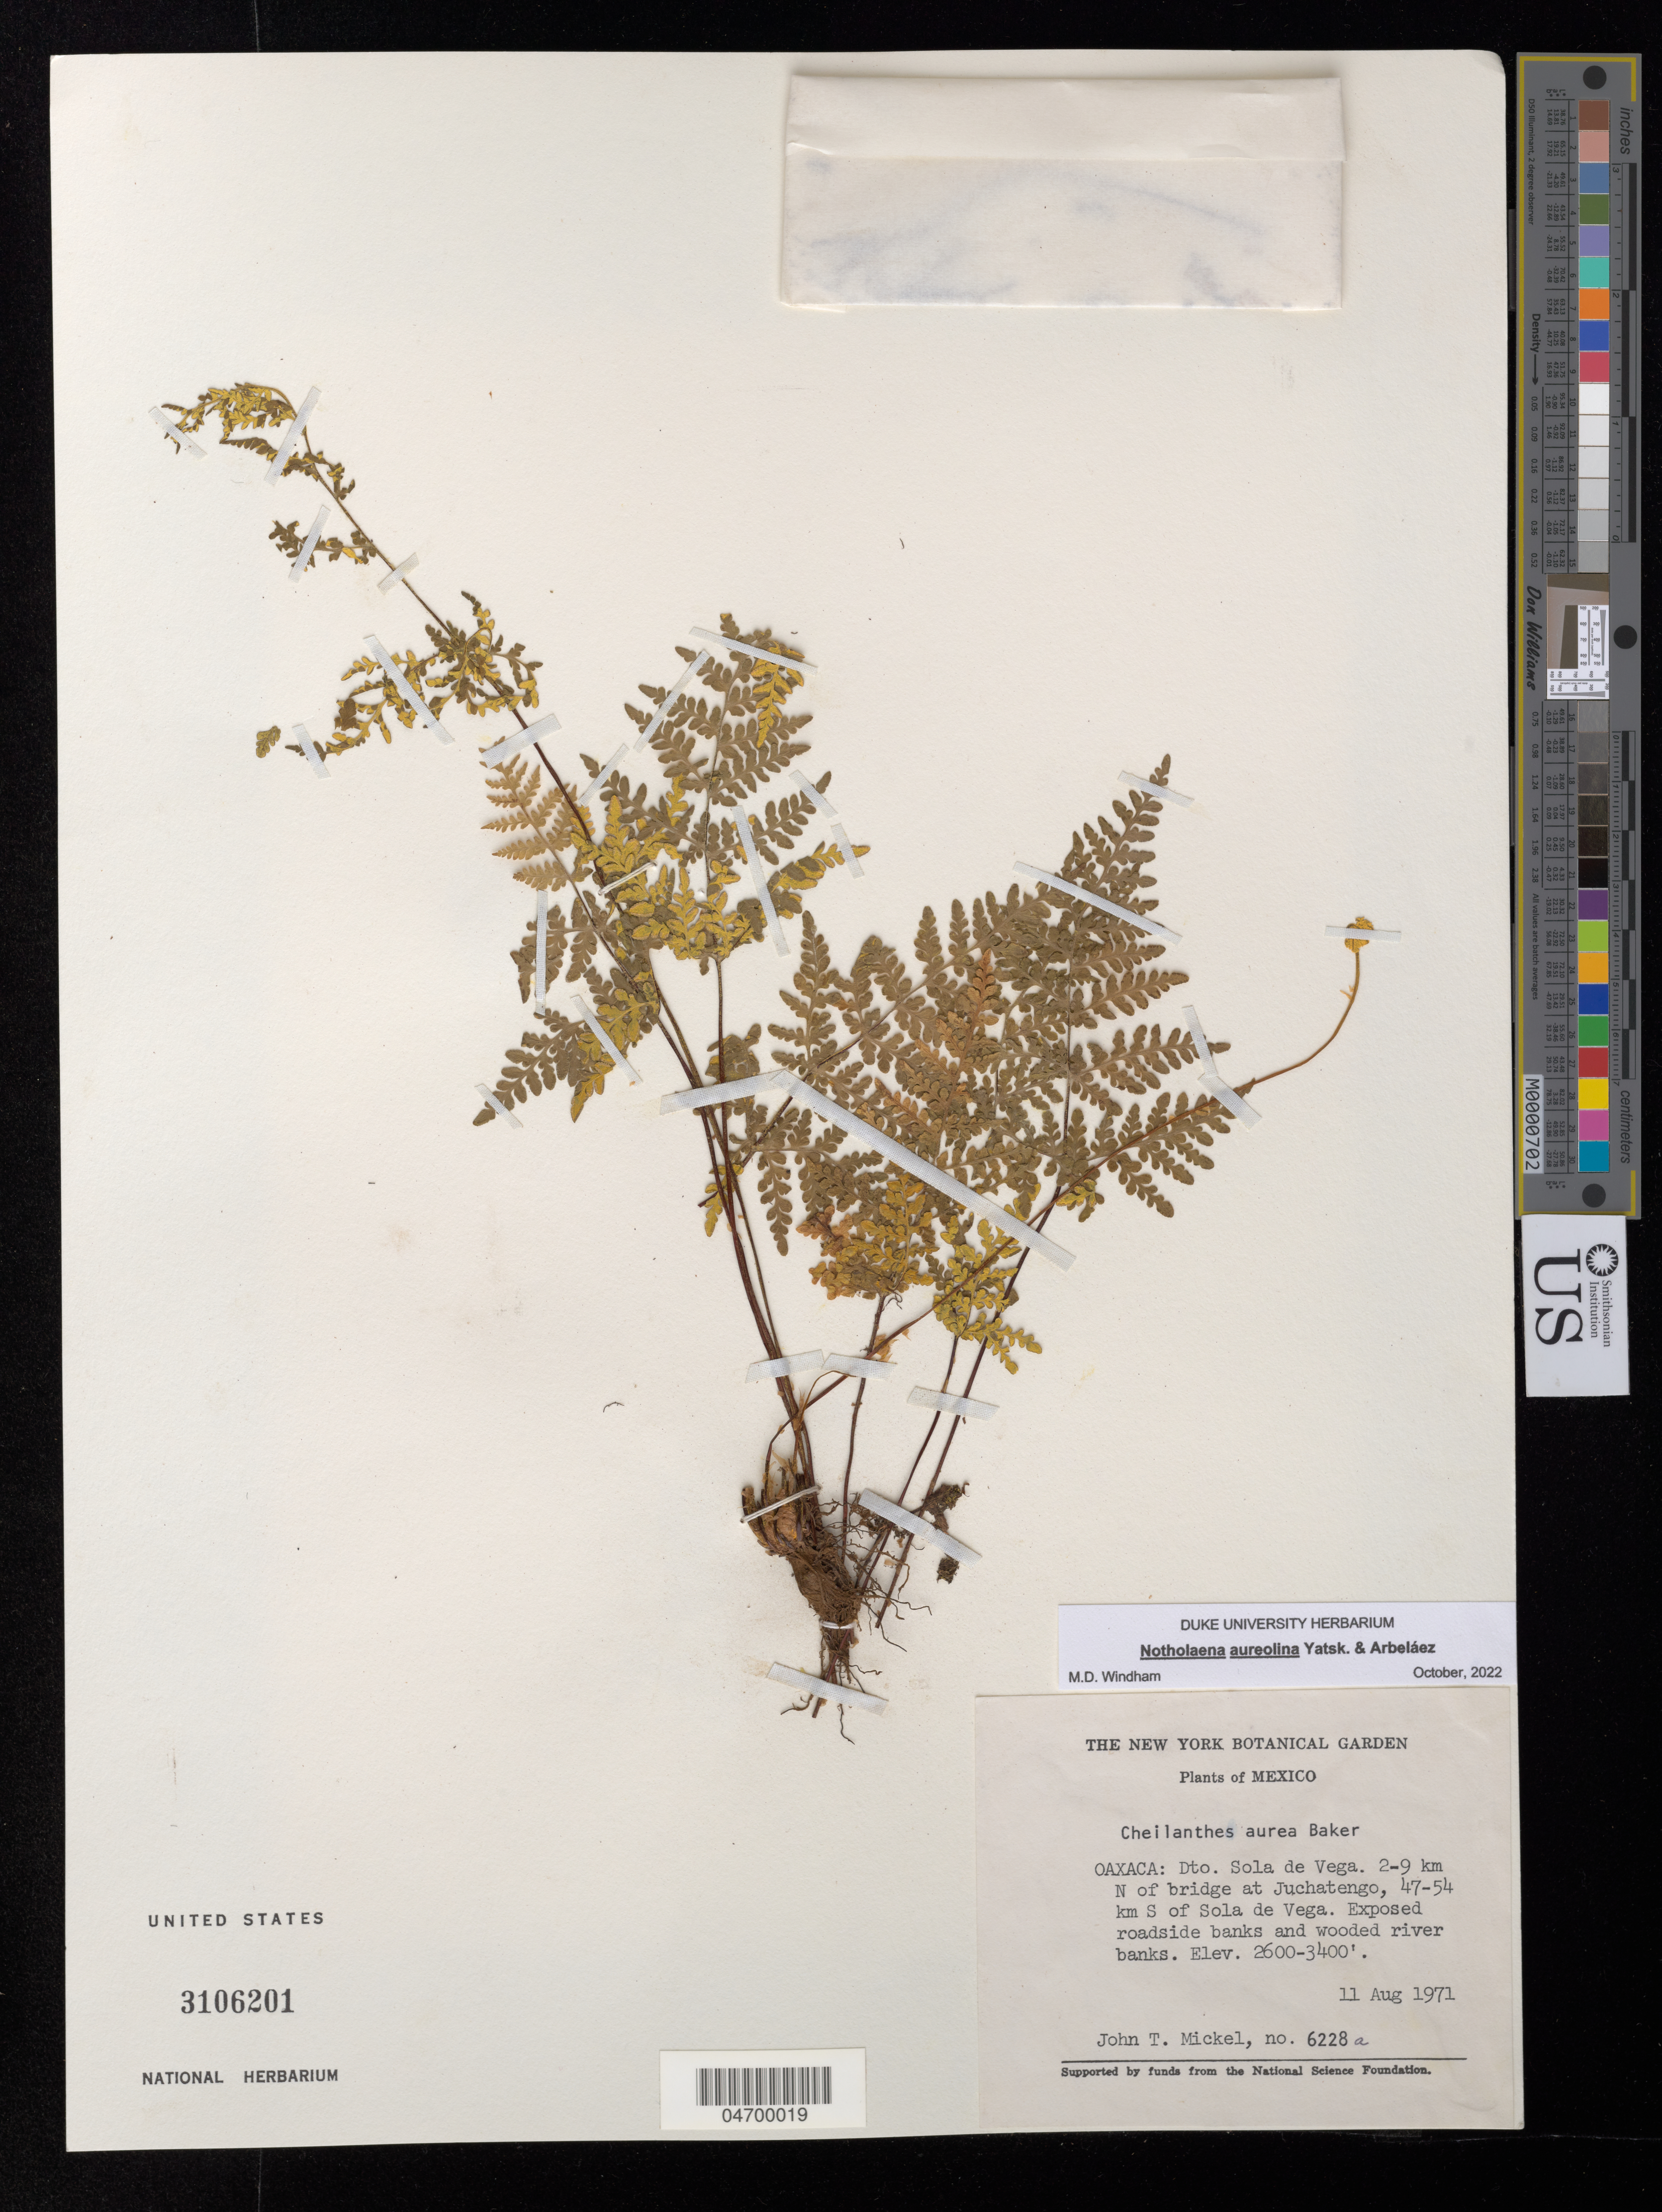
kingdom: Plantae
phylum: Tracheophyta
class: Polypodiopsida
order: Polypodiales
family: Pteridaceae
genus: Notholaena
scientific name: Notholaena aureolina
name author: Yatsk. & Arbaláez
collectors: J. T. Mickel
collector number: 6228a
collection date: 1971-08-11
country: Mexico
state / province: Oaxaca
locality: Dto. Sola de Vega. 2-9 km N of bridge at Juchatengo, 47-54 km S of Sola de Vega. Exposed roadside banks and wooded river banks.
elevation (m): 792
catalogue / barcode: US 3106201